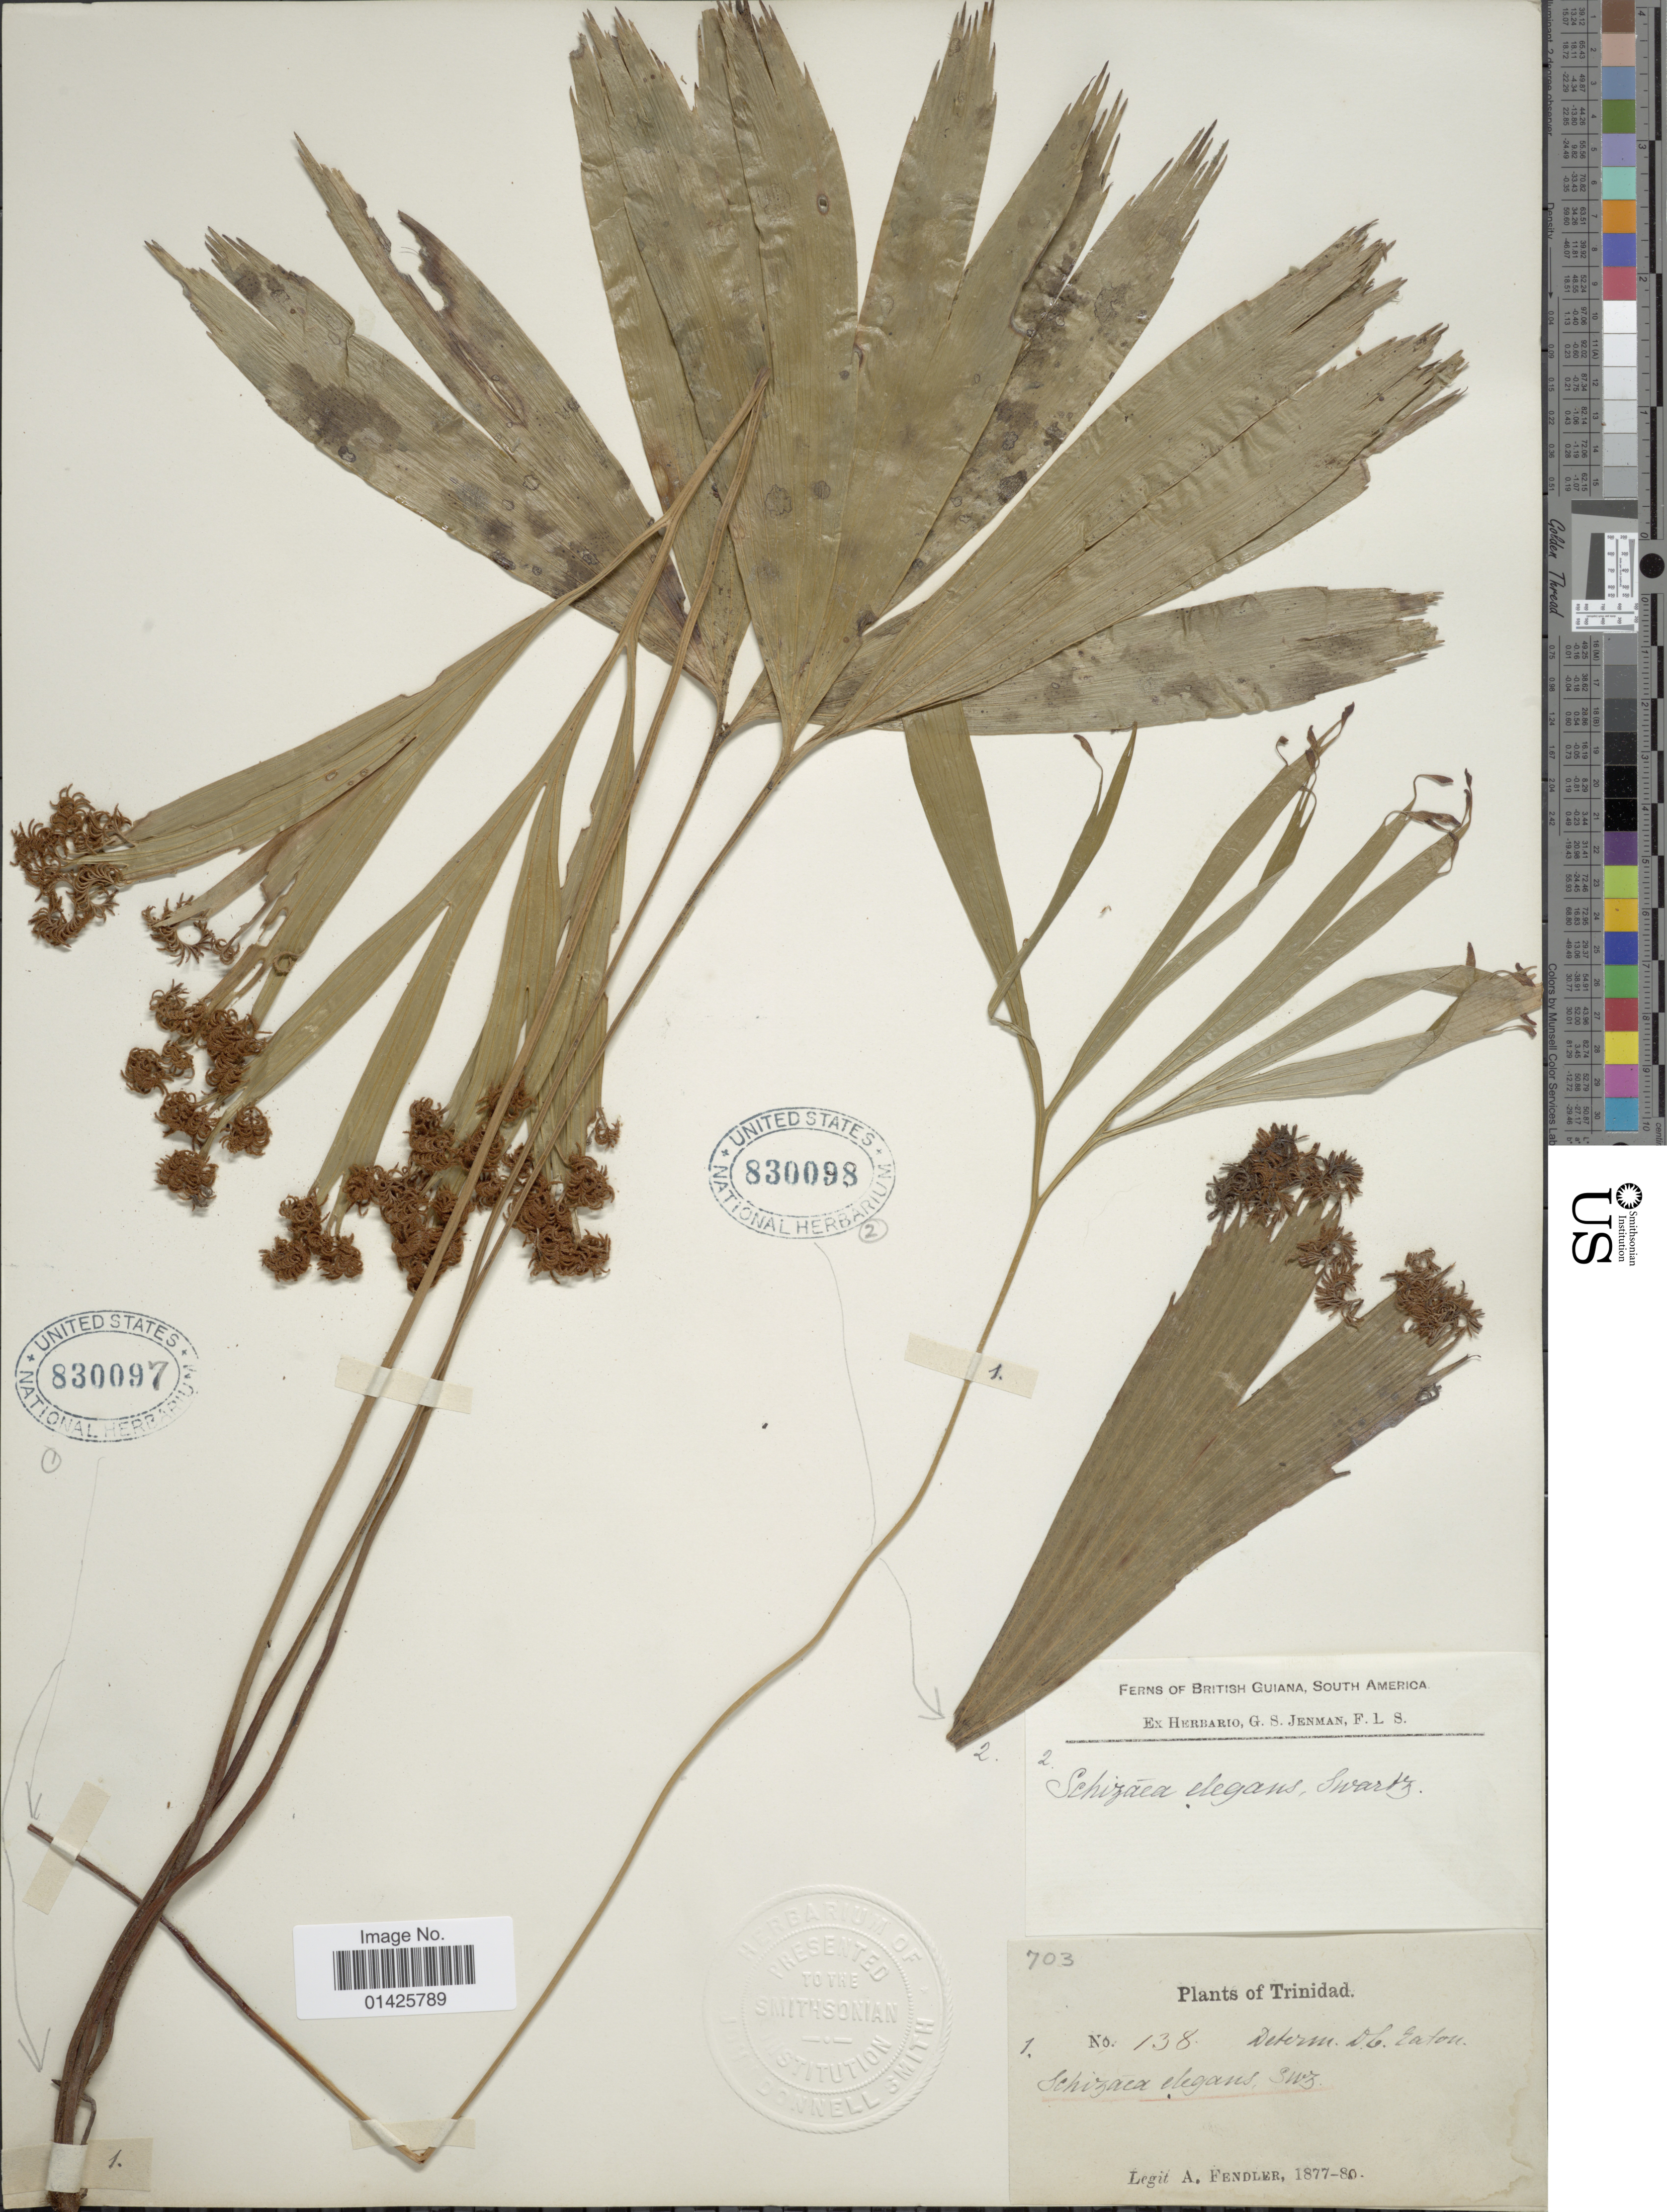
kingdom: Plantae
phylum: Tracheophyta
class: Polypodiopsida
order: Schizaeales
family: Schizaeaceae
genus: Schizaea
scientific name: Schizaea elegans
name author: (Vahl) Sw.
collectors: A. Fendler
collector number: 138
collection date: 1877/1880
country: Trinidad and Tobago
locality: Trinidad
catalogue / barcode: US 830097-2